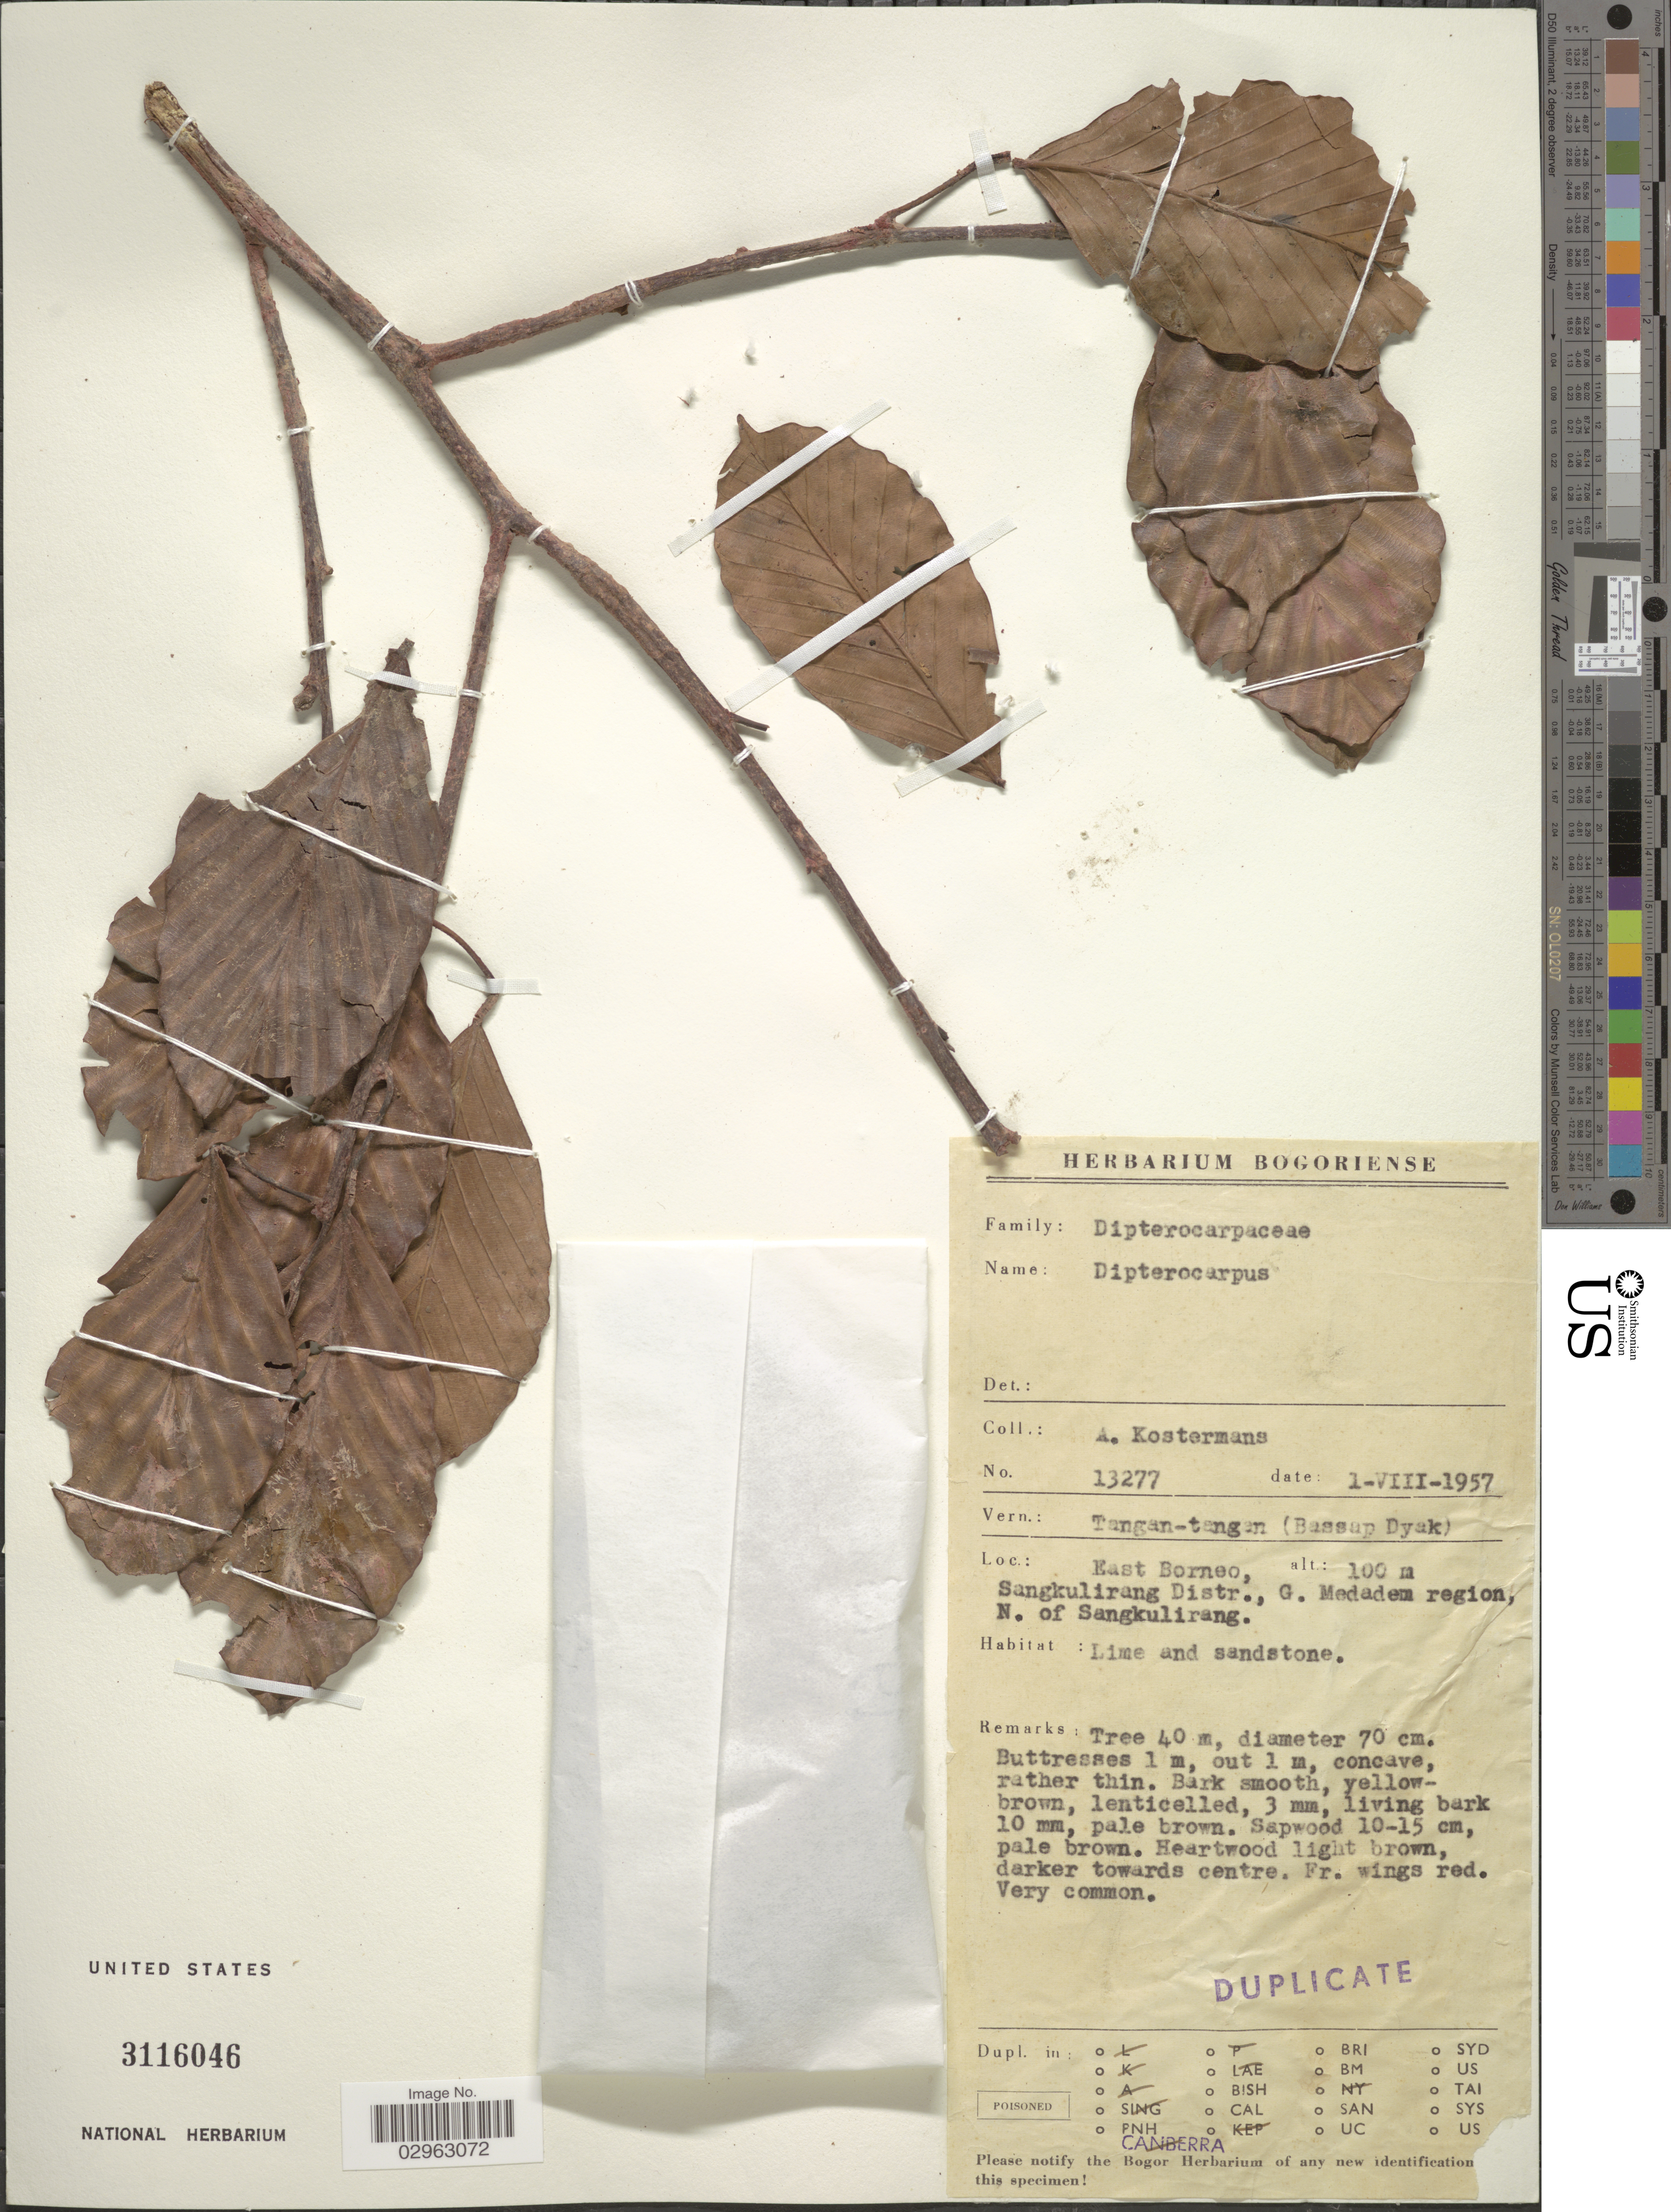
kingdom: Plantae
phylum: Tracheophyta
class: Magnoliopsida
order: Malvales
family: Dipterocarpaceae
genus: Dipterocarpus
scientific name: Dipterocarpus sp.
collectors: A. J. G. Kostermans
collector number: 13277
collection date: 1957-08-01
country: Indonesia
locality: East Borneo, Sangkulirang Distr., G. Medadem region, N. of Sangkulirang.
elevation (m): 100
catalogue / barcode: US 3116046